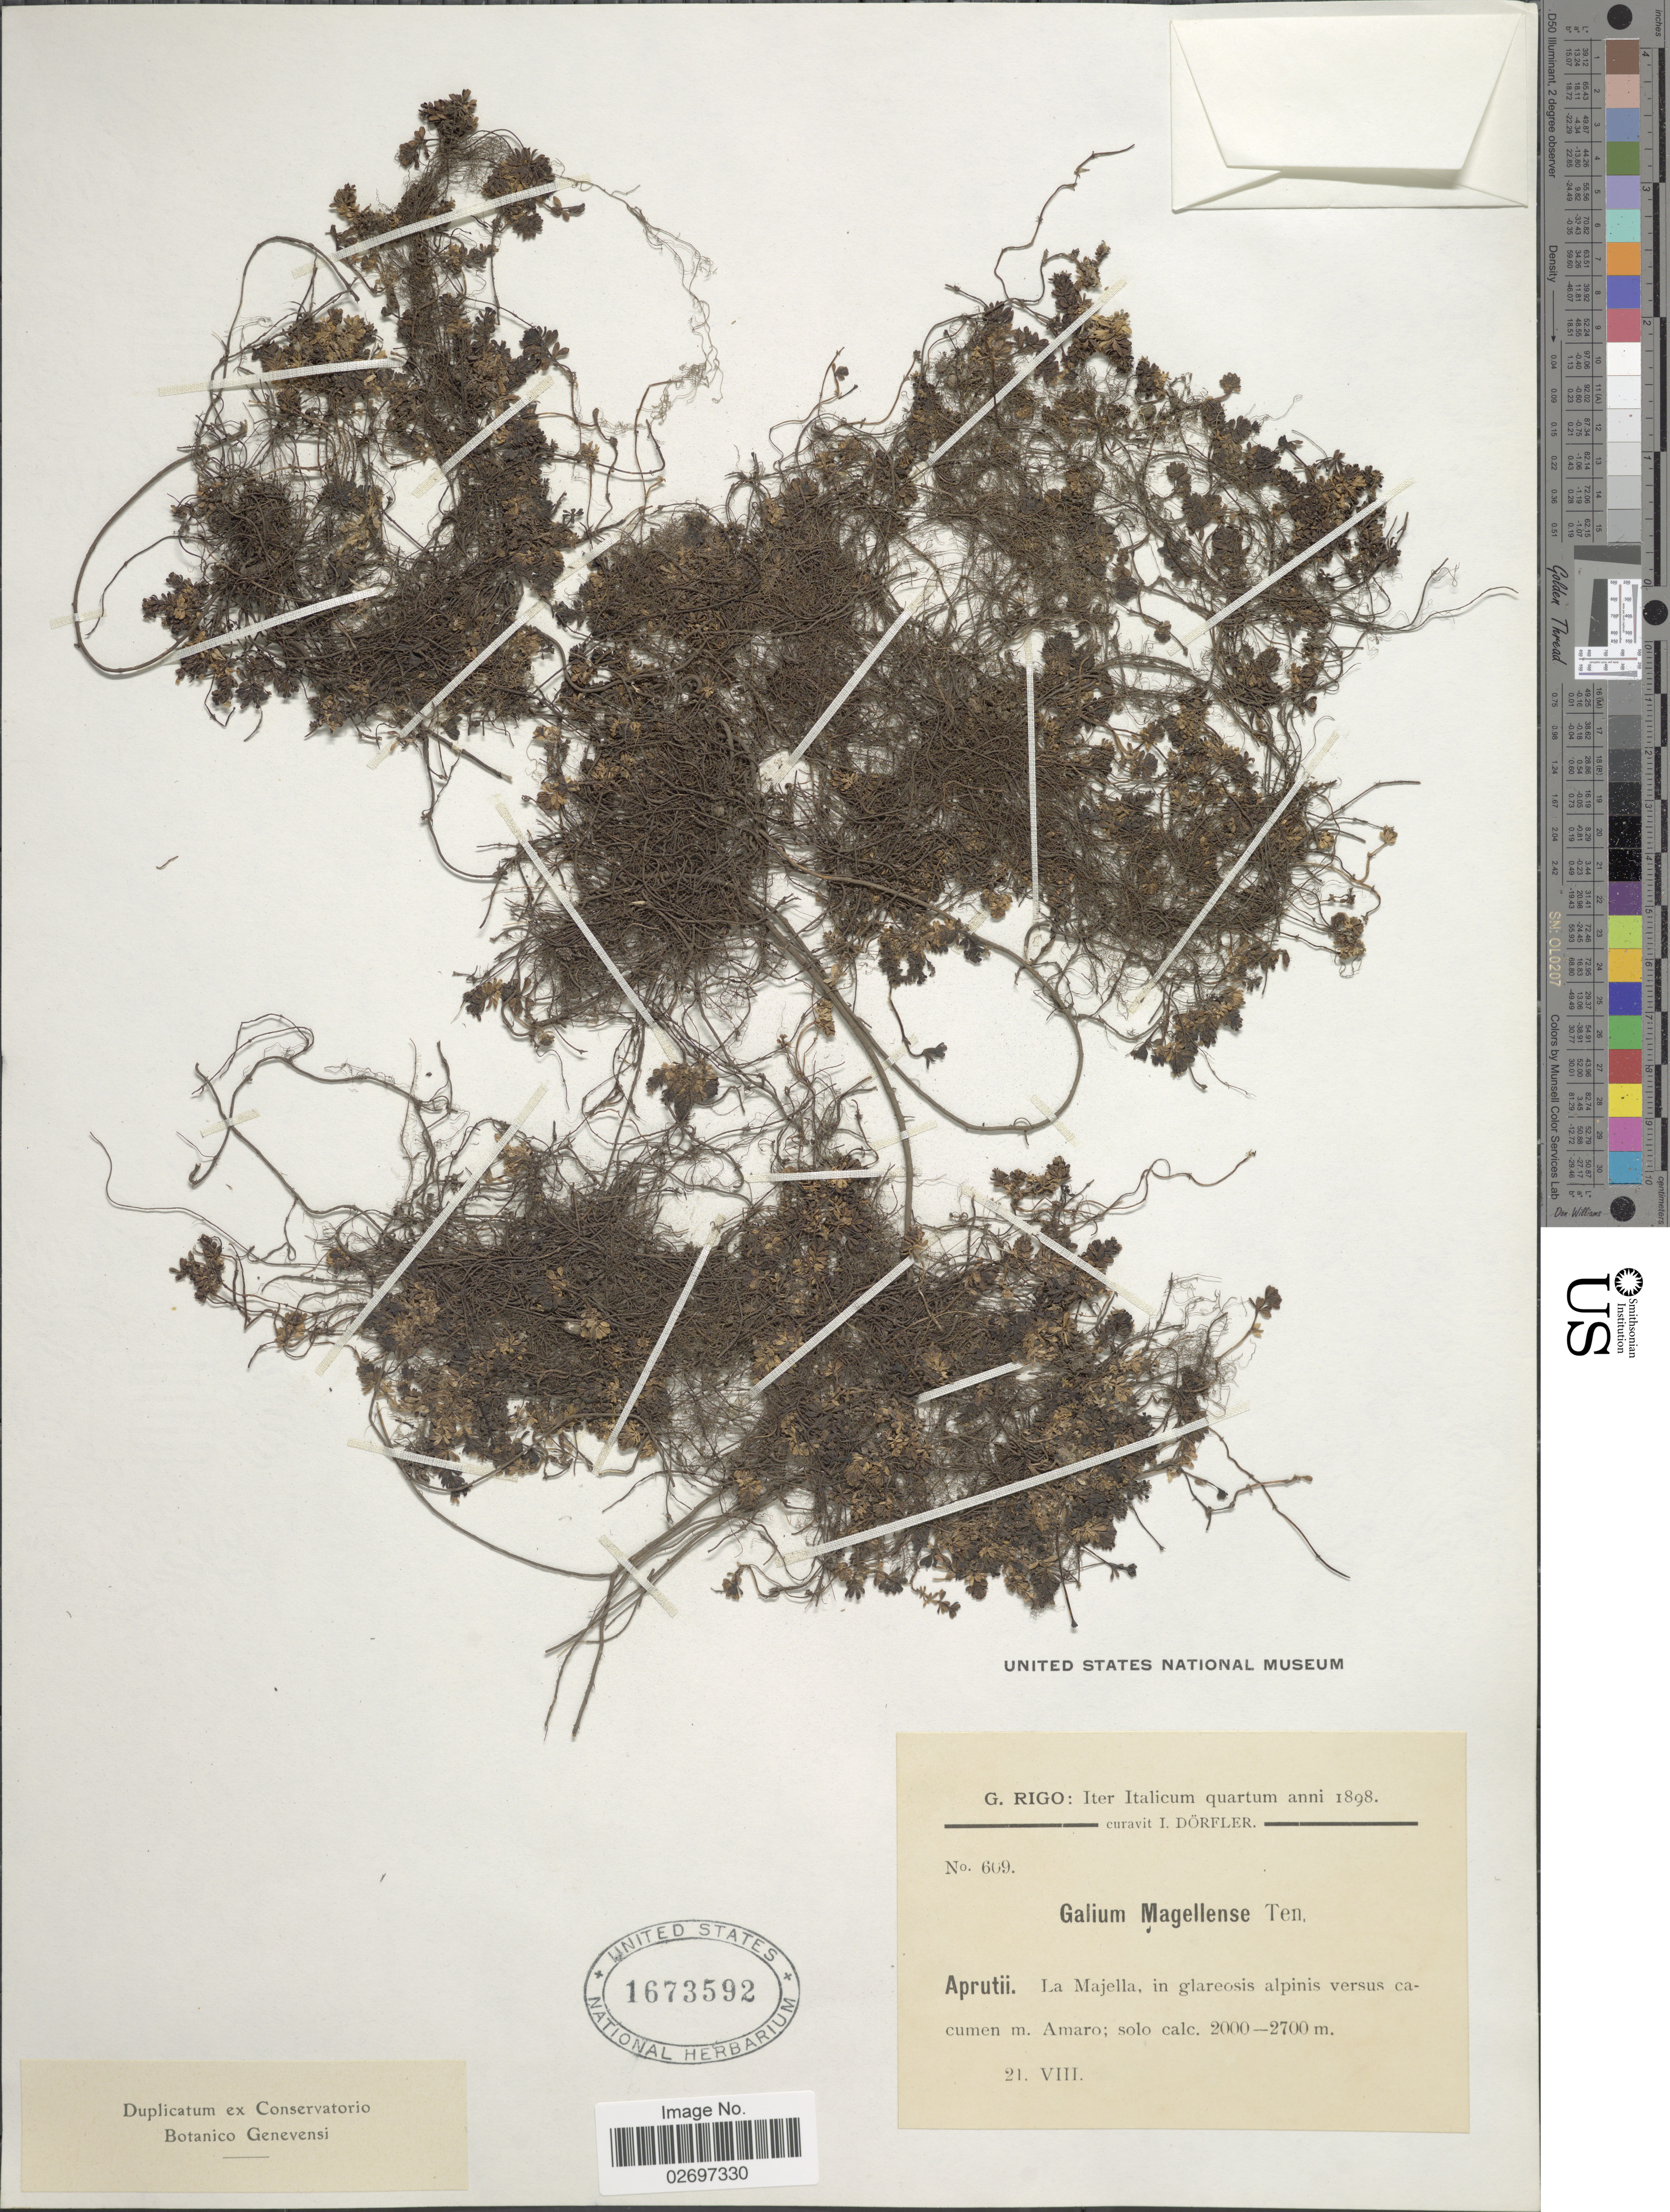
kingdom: Plantae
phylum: Tracheophyta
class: Magnoliopsida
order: Gentianales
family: Rubiaceae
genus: Galium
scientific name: Galium magellense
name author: Ten.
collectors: G. Rigo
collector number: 609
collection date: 1898-08-21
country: Italy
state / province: Abruzzo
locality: Aprutii. La Majella, m. Amaro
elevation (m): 2000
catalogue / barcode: US 1673592